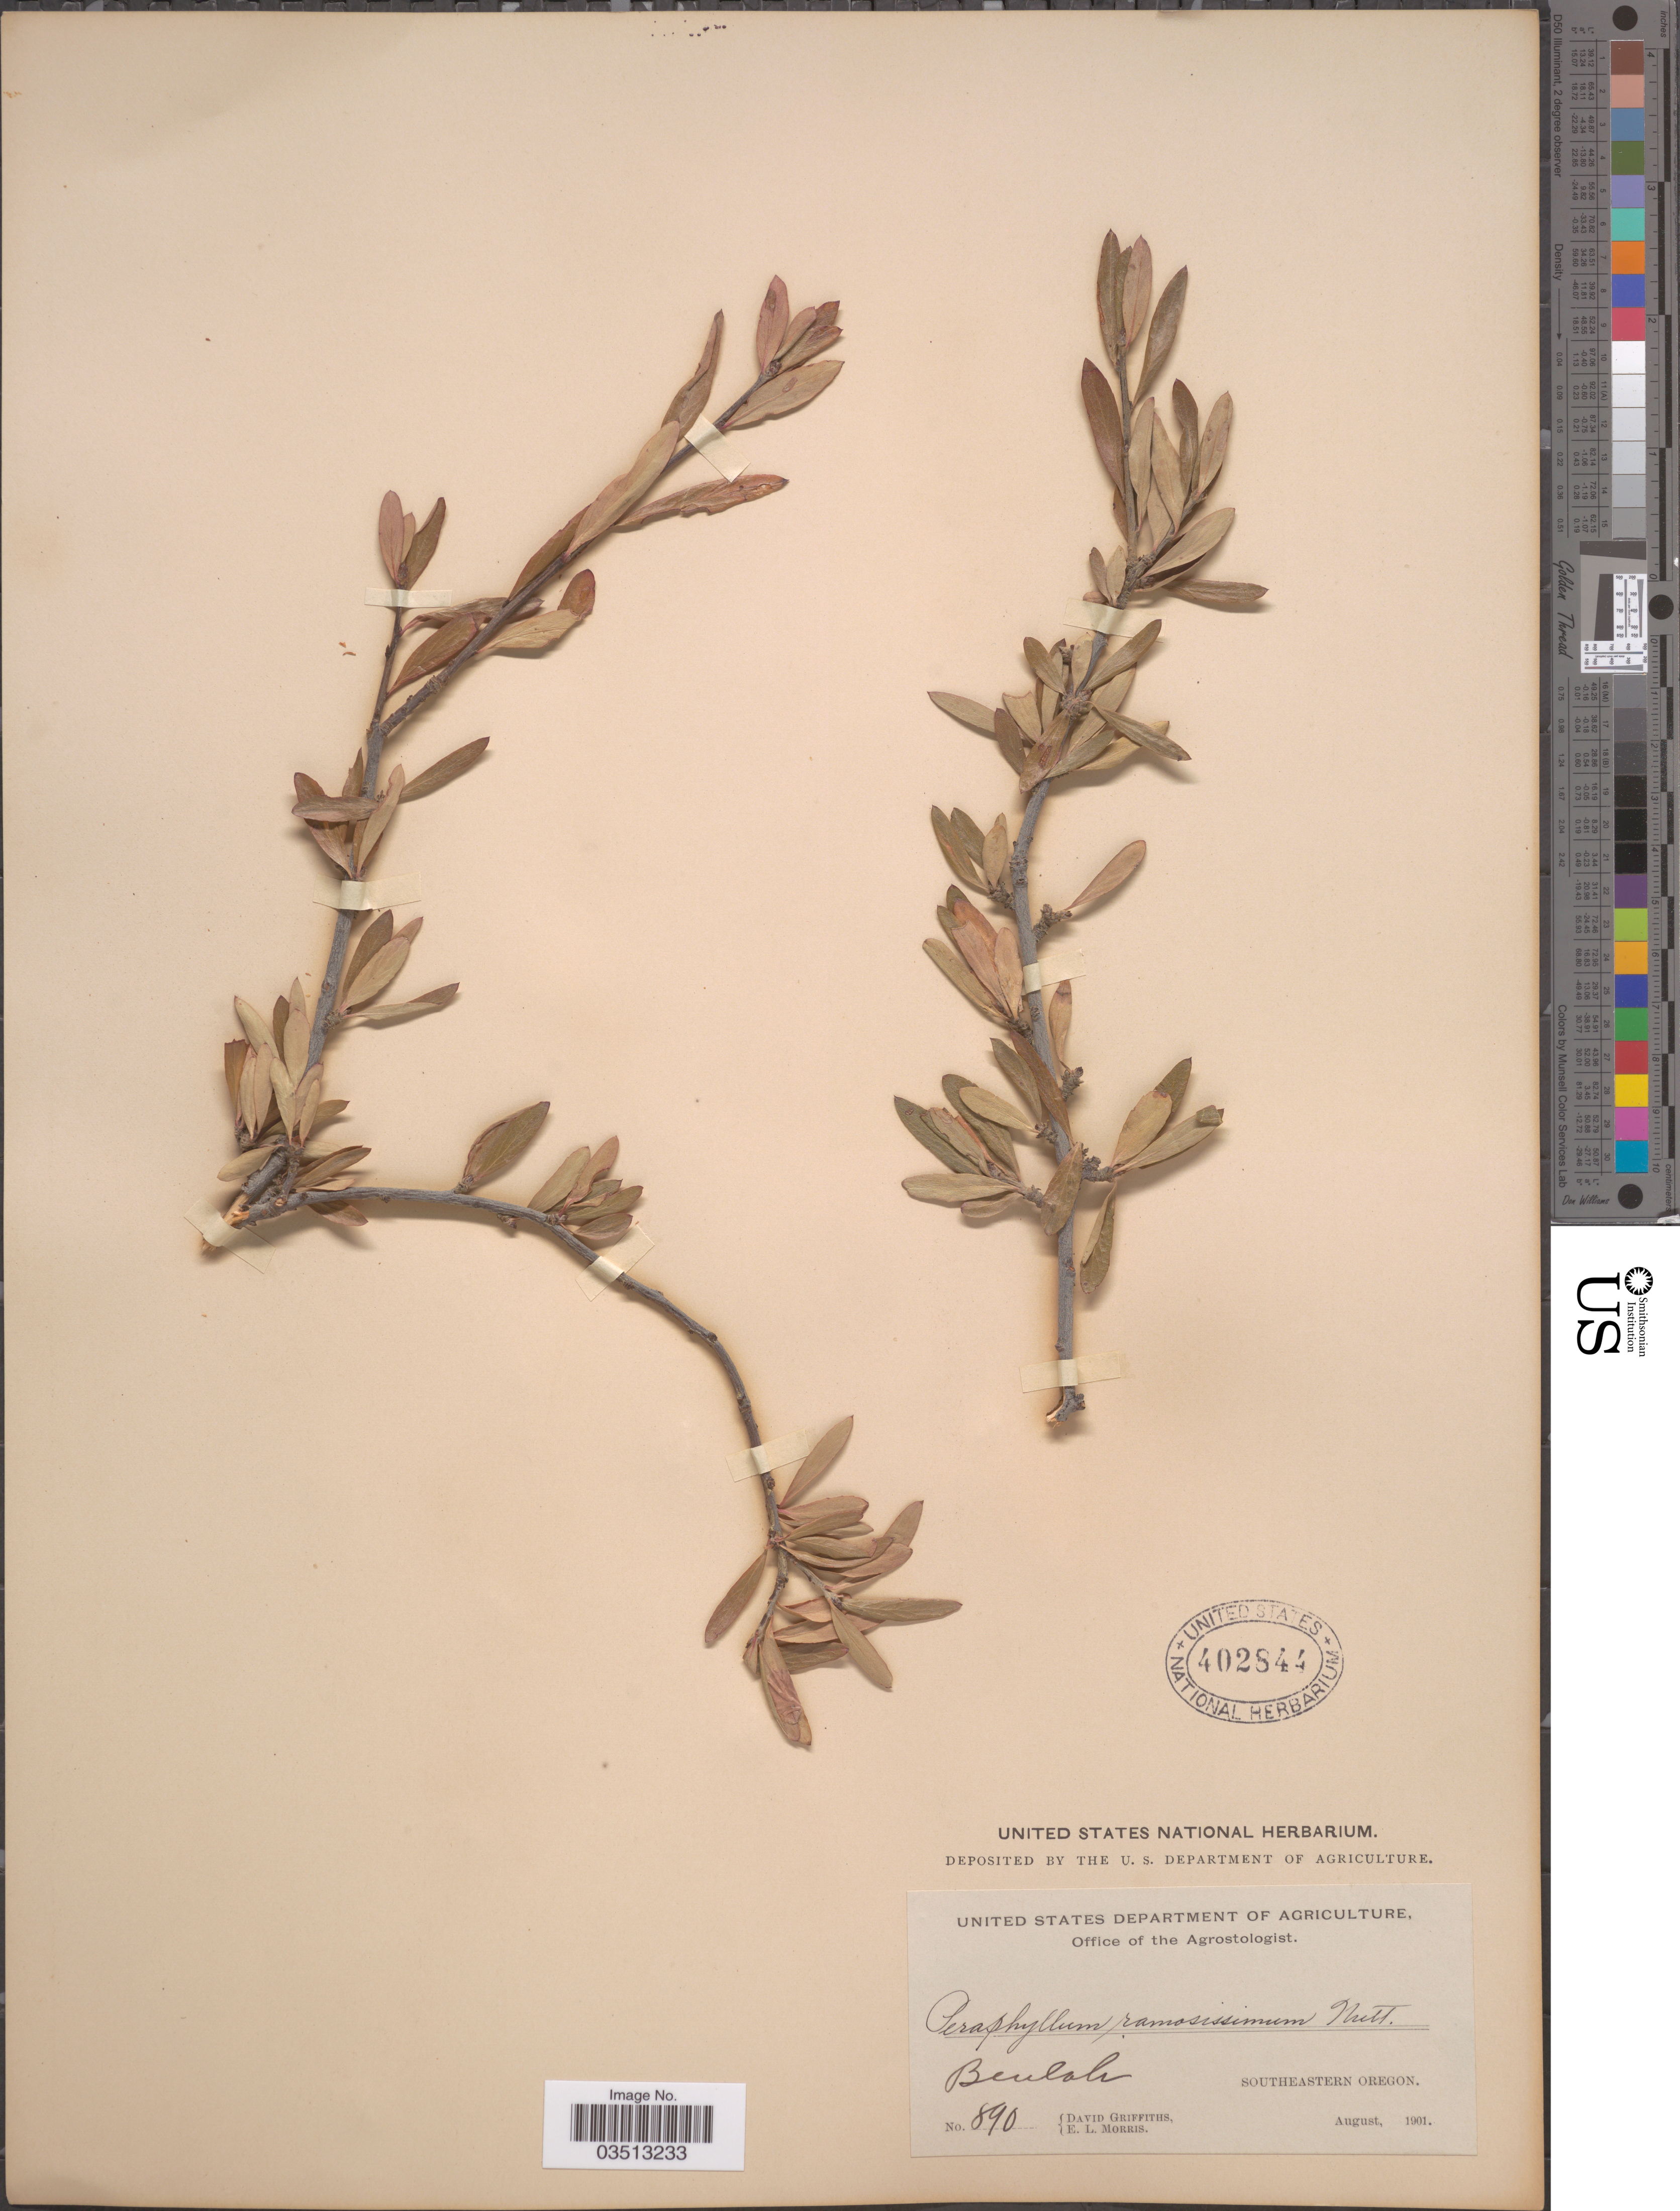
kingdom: Plantae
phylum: Tracheophyta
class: Magnoliopsida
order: Rosales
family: Rosaceae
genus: Peraphyllum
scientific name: Peraphyllum ramosissimum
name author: Nutt.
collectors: D. Griffiths & E. Morris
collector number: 890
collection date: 1901-08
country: United States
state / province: Oregon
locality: Beulah. Southeastern Oregon.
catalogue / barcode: US 402844